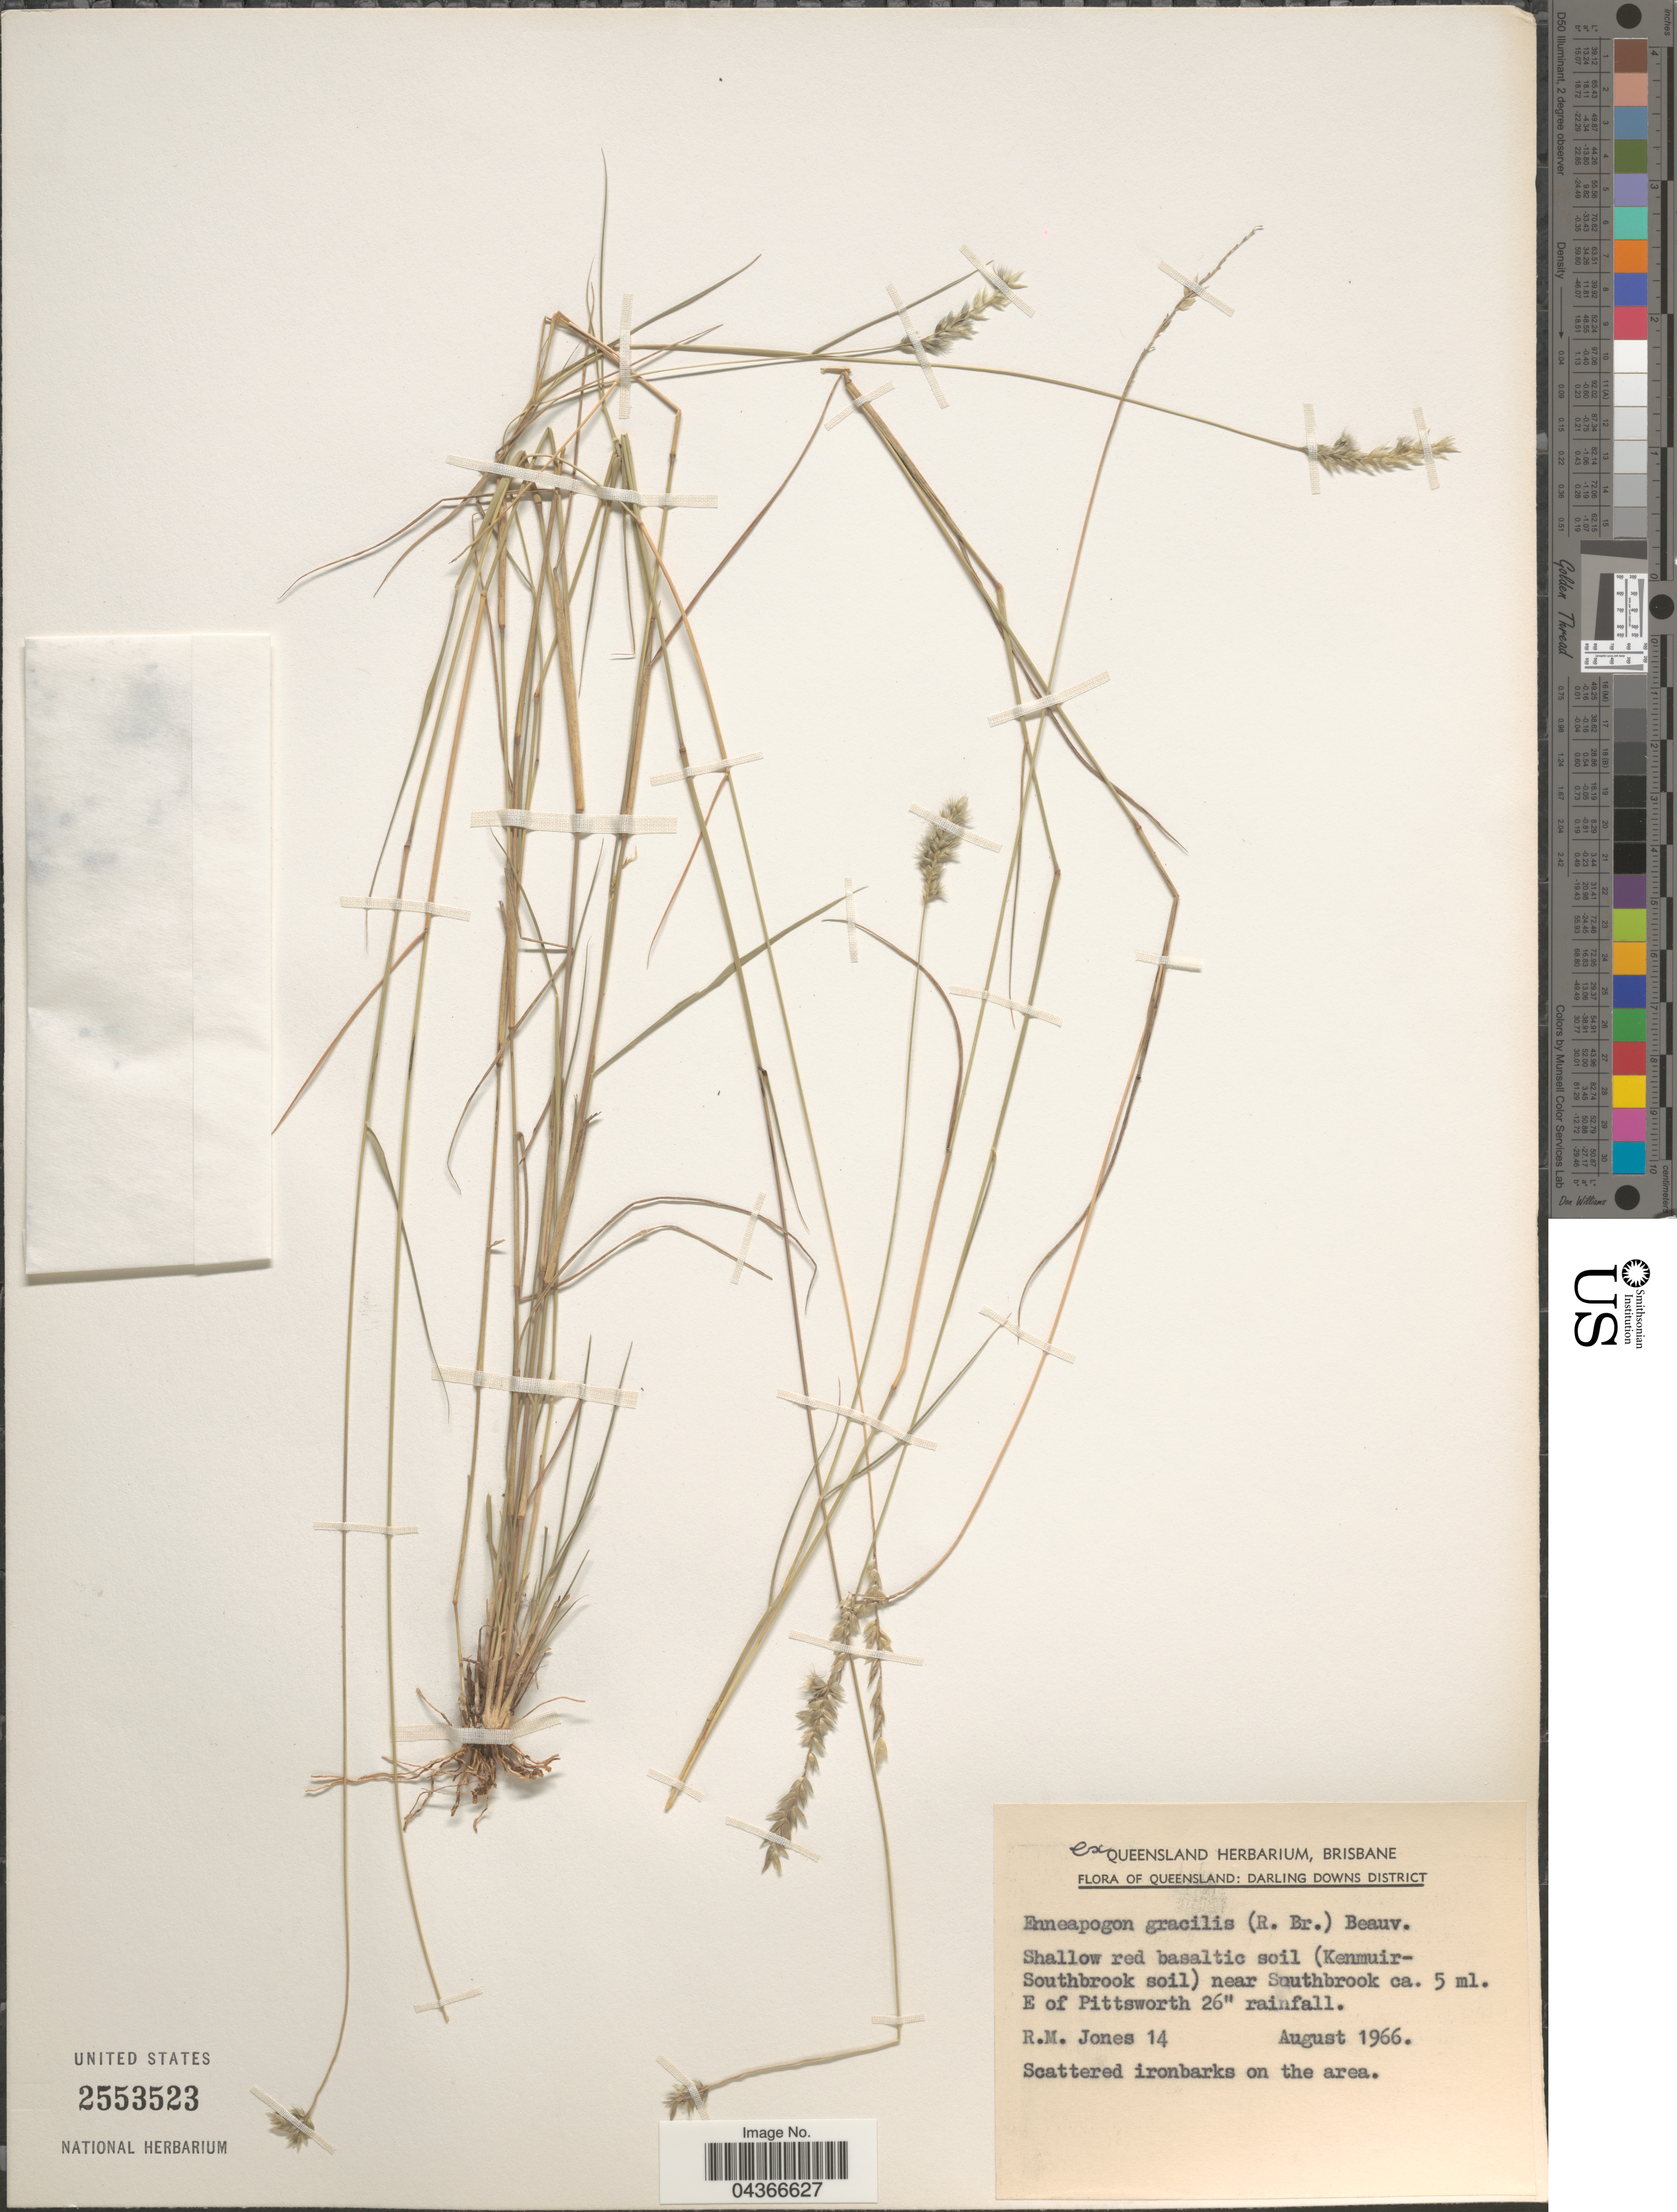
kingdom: Plantae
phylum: Tracheophyta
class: Liliopsida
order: Poales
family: Poaceae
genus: Enneapogon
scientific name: Enneapogon gracilis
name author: (R. Br.) P. Beauv.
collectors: R. M. Jones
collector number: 14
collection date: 1966-08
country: Australia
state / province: Queensland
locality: Darling Downs District. Shallow red basaltic soil (Kenmuir-Southbrook soil) near Southbrook ca. 5 ml. E of Pittsworth.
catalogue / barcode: US 2553523